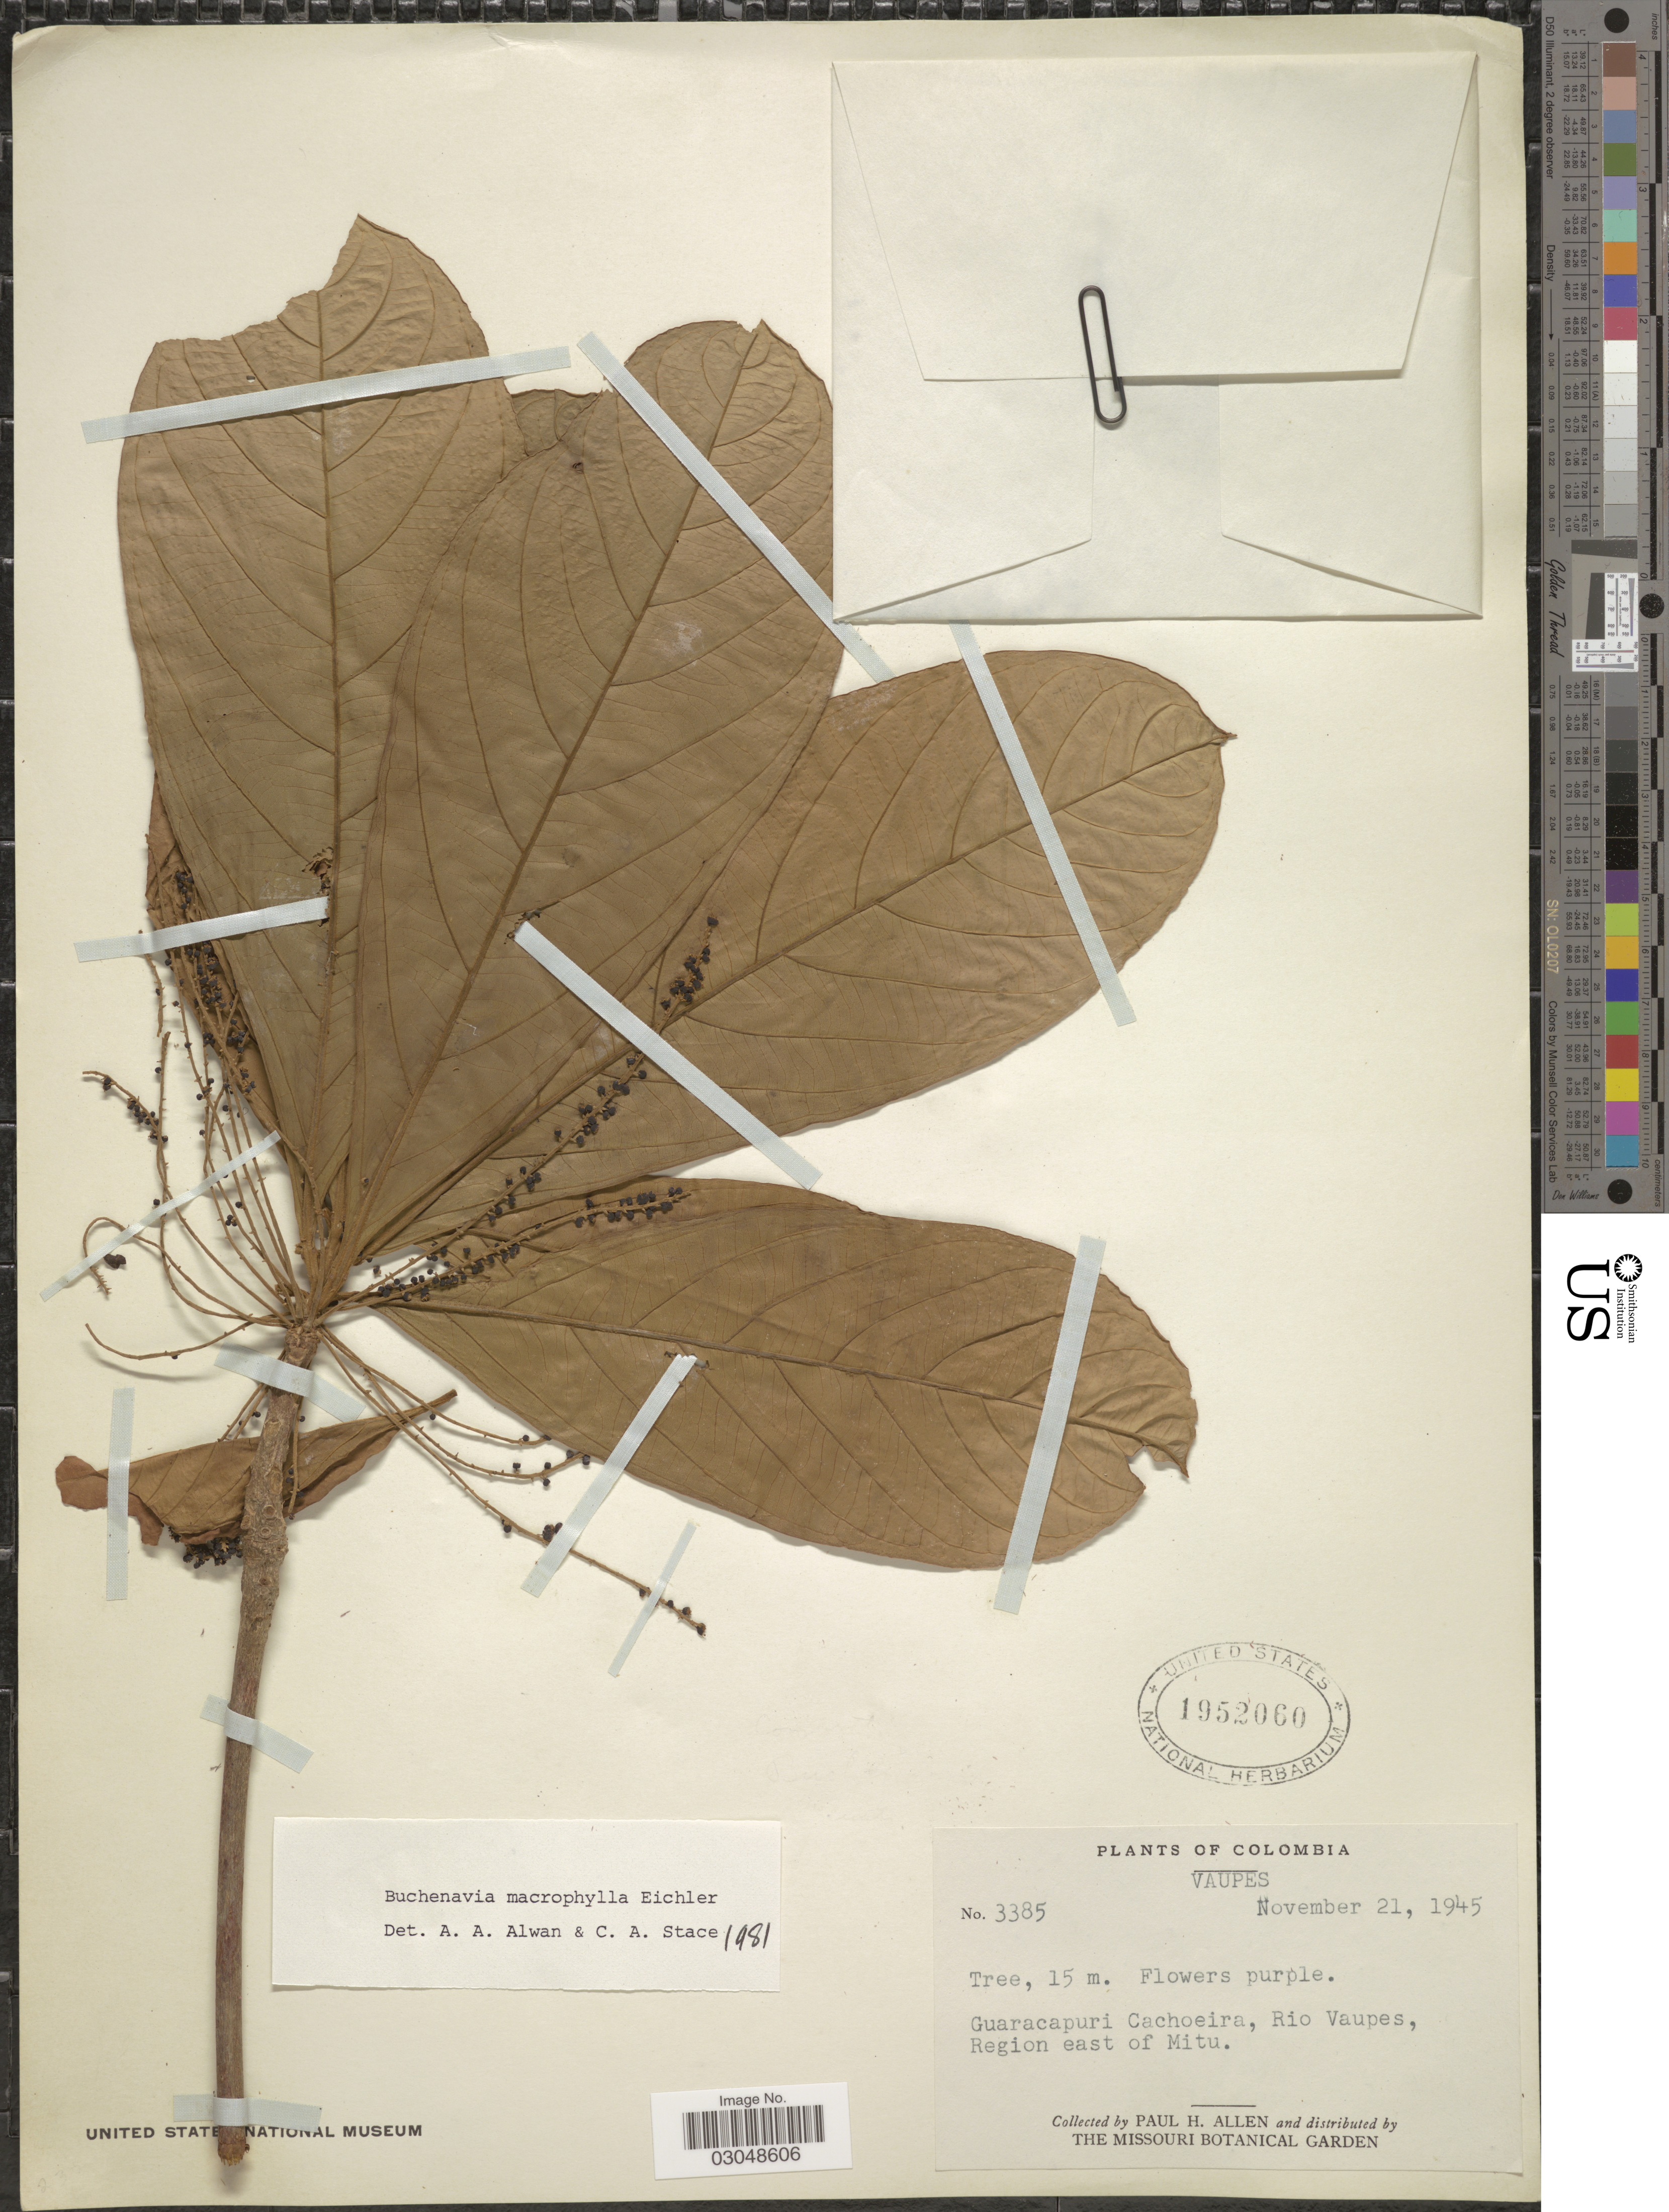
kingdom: Plantae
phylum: Tracheophyta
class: Magnoliopsida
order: Myrtales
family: Combretaceae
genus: Terminalia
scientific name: Terminalia macrophylla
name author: (Spruce ex Eichler) Gere & Boatwr.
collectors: P. H. Allen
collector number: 3385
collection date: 1945-11-21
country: Colombia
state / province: Vaupés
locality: Guaracapuri Cachoeira, Rio Vaupes, Region east of Mitu.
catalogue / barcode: US 1952060